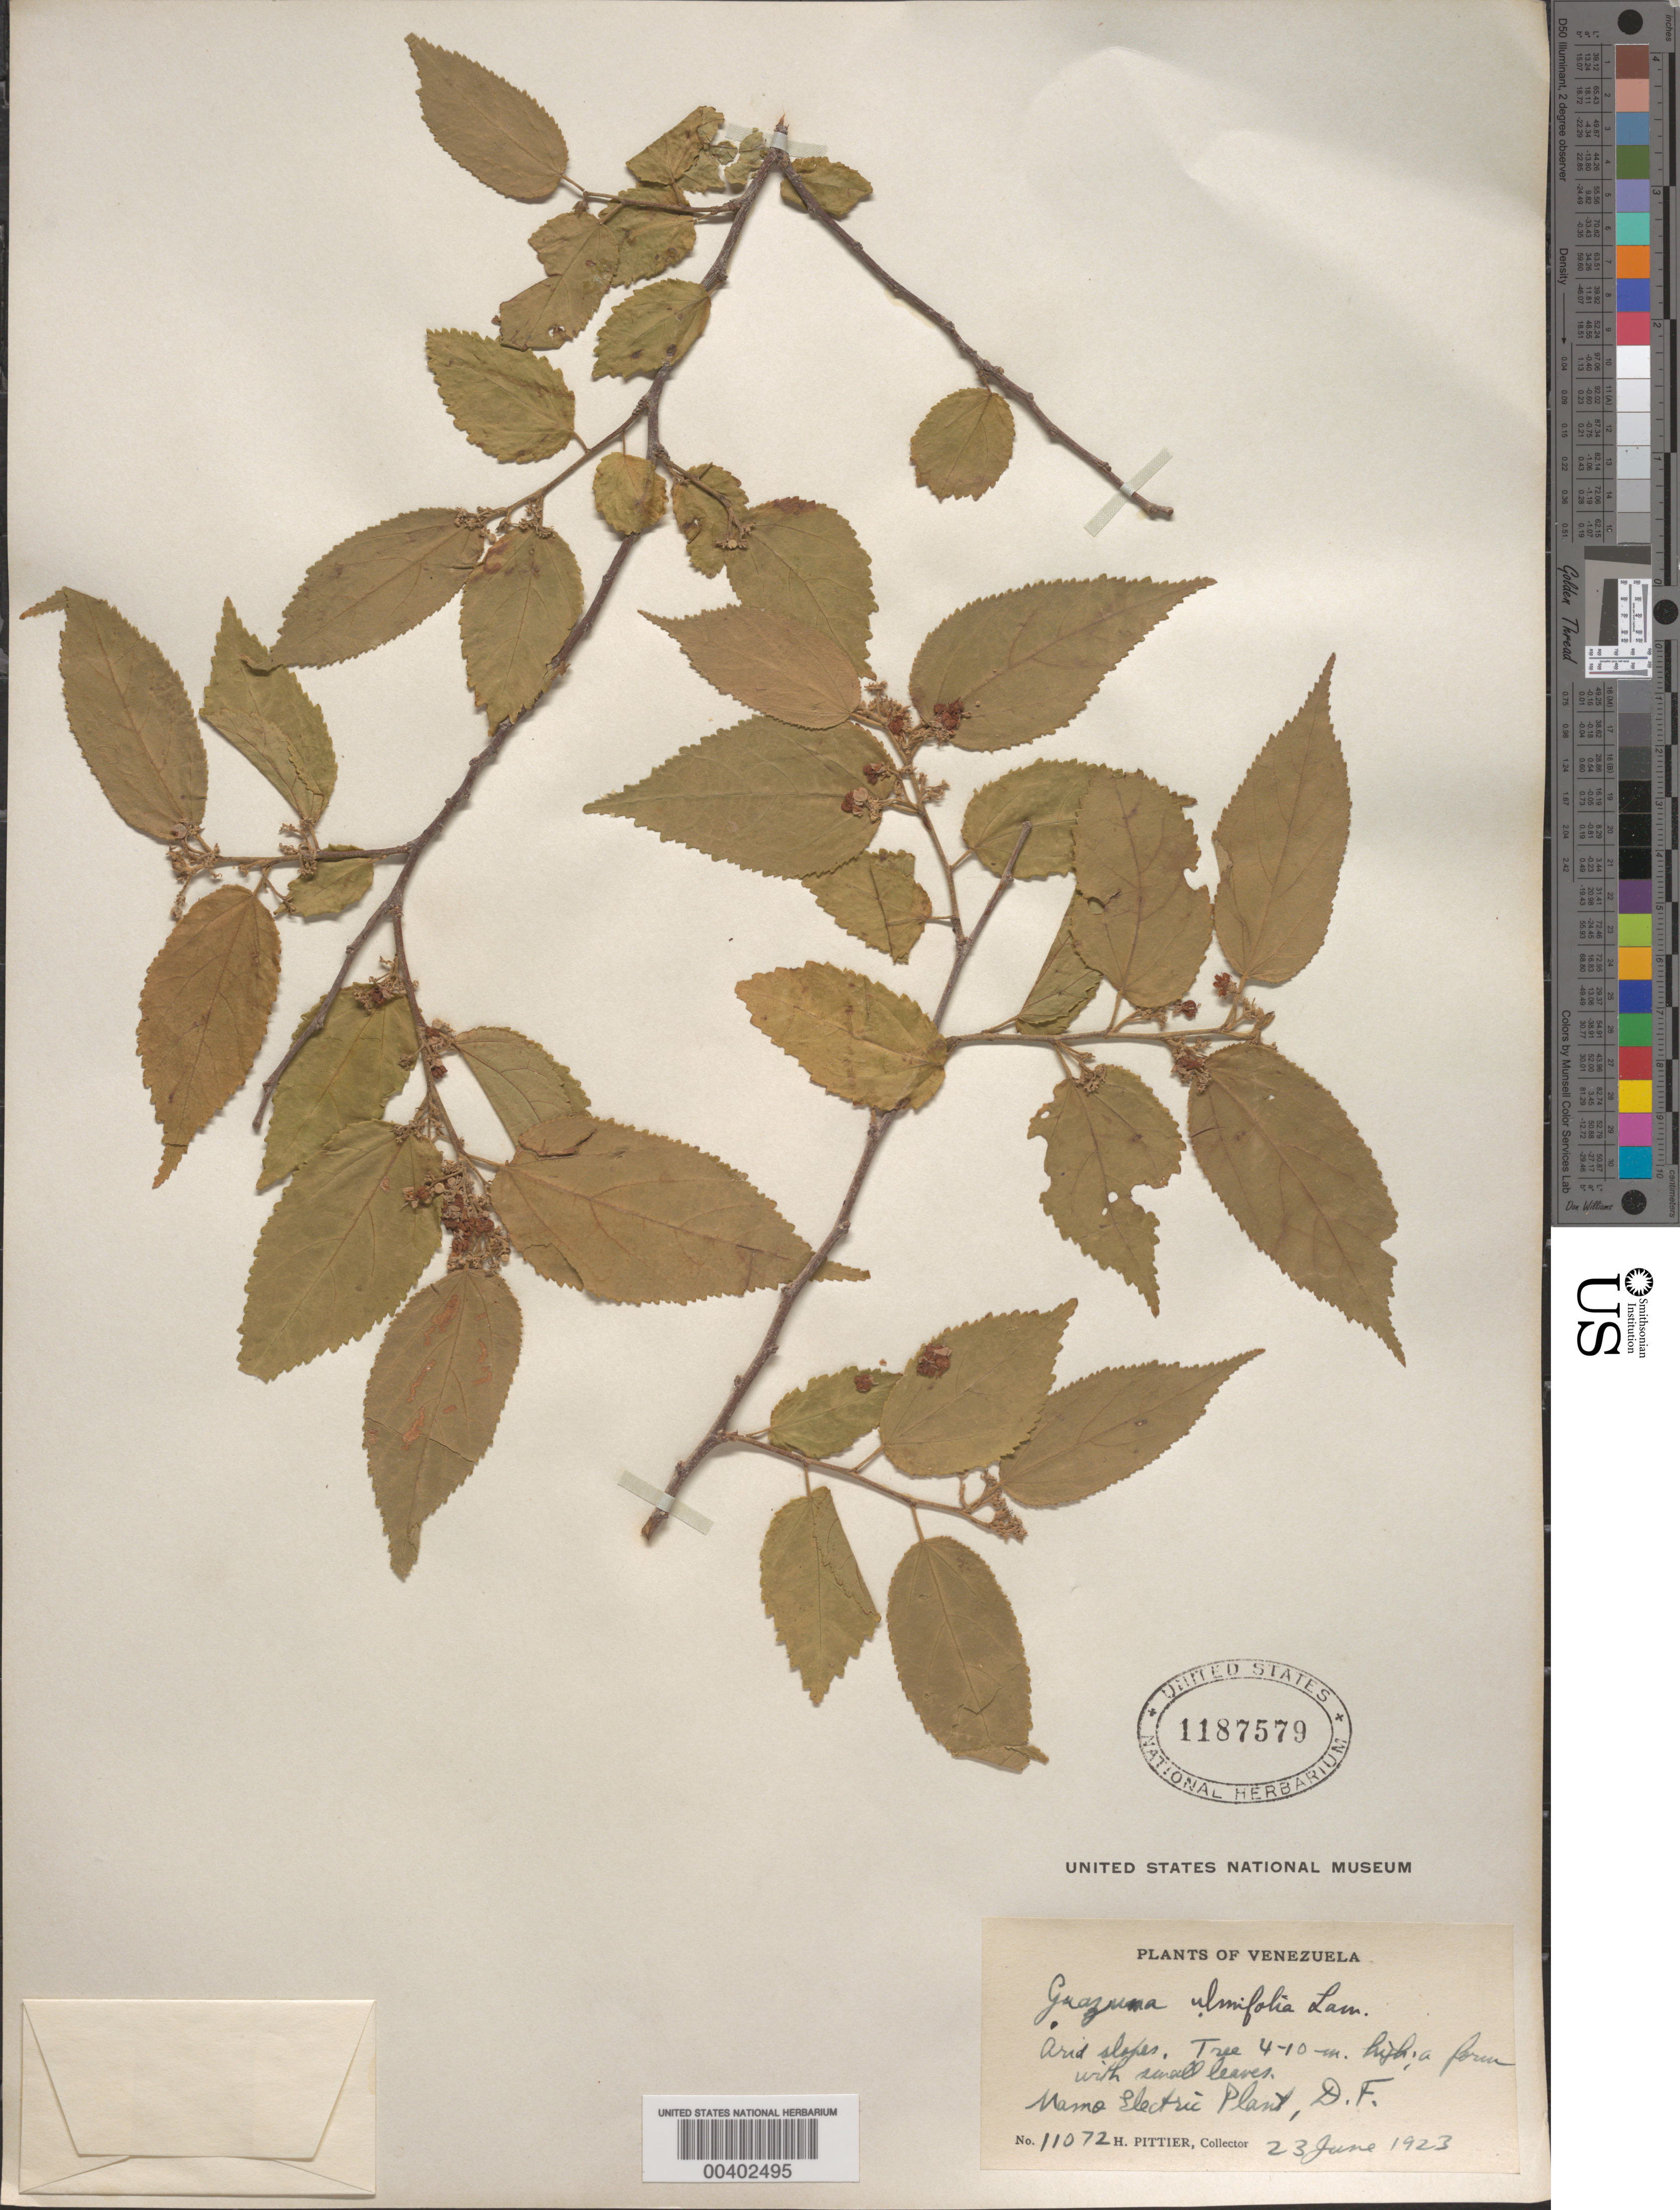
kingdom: Plantae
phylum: Tracheophyta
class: Magnoliopsida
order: Malvales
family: Malvaceae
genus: Guazuma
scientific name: Guazuma ulmifolia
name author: Lam.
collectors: H. F. Pittier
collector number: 11072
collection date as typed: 23 Jun 1923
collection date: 1923-06-23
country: Venezuela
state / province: Distrito Federal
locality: Mamo Electric Plant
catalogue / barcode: US 1187579